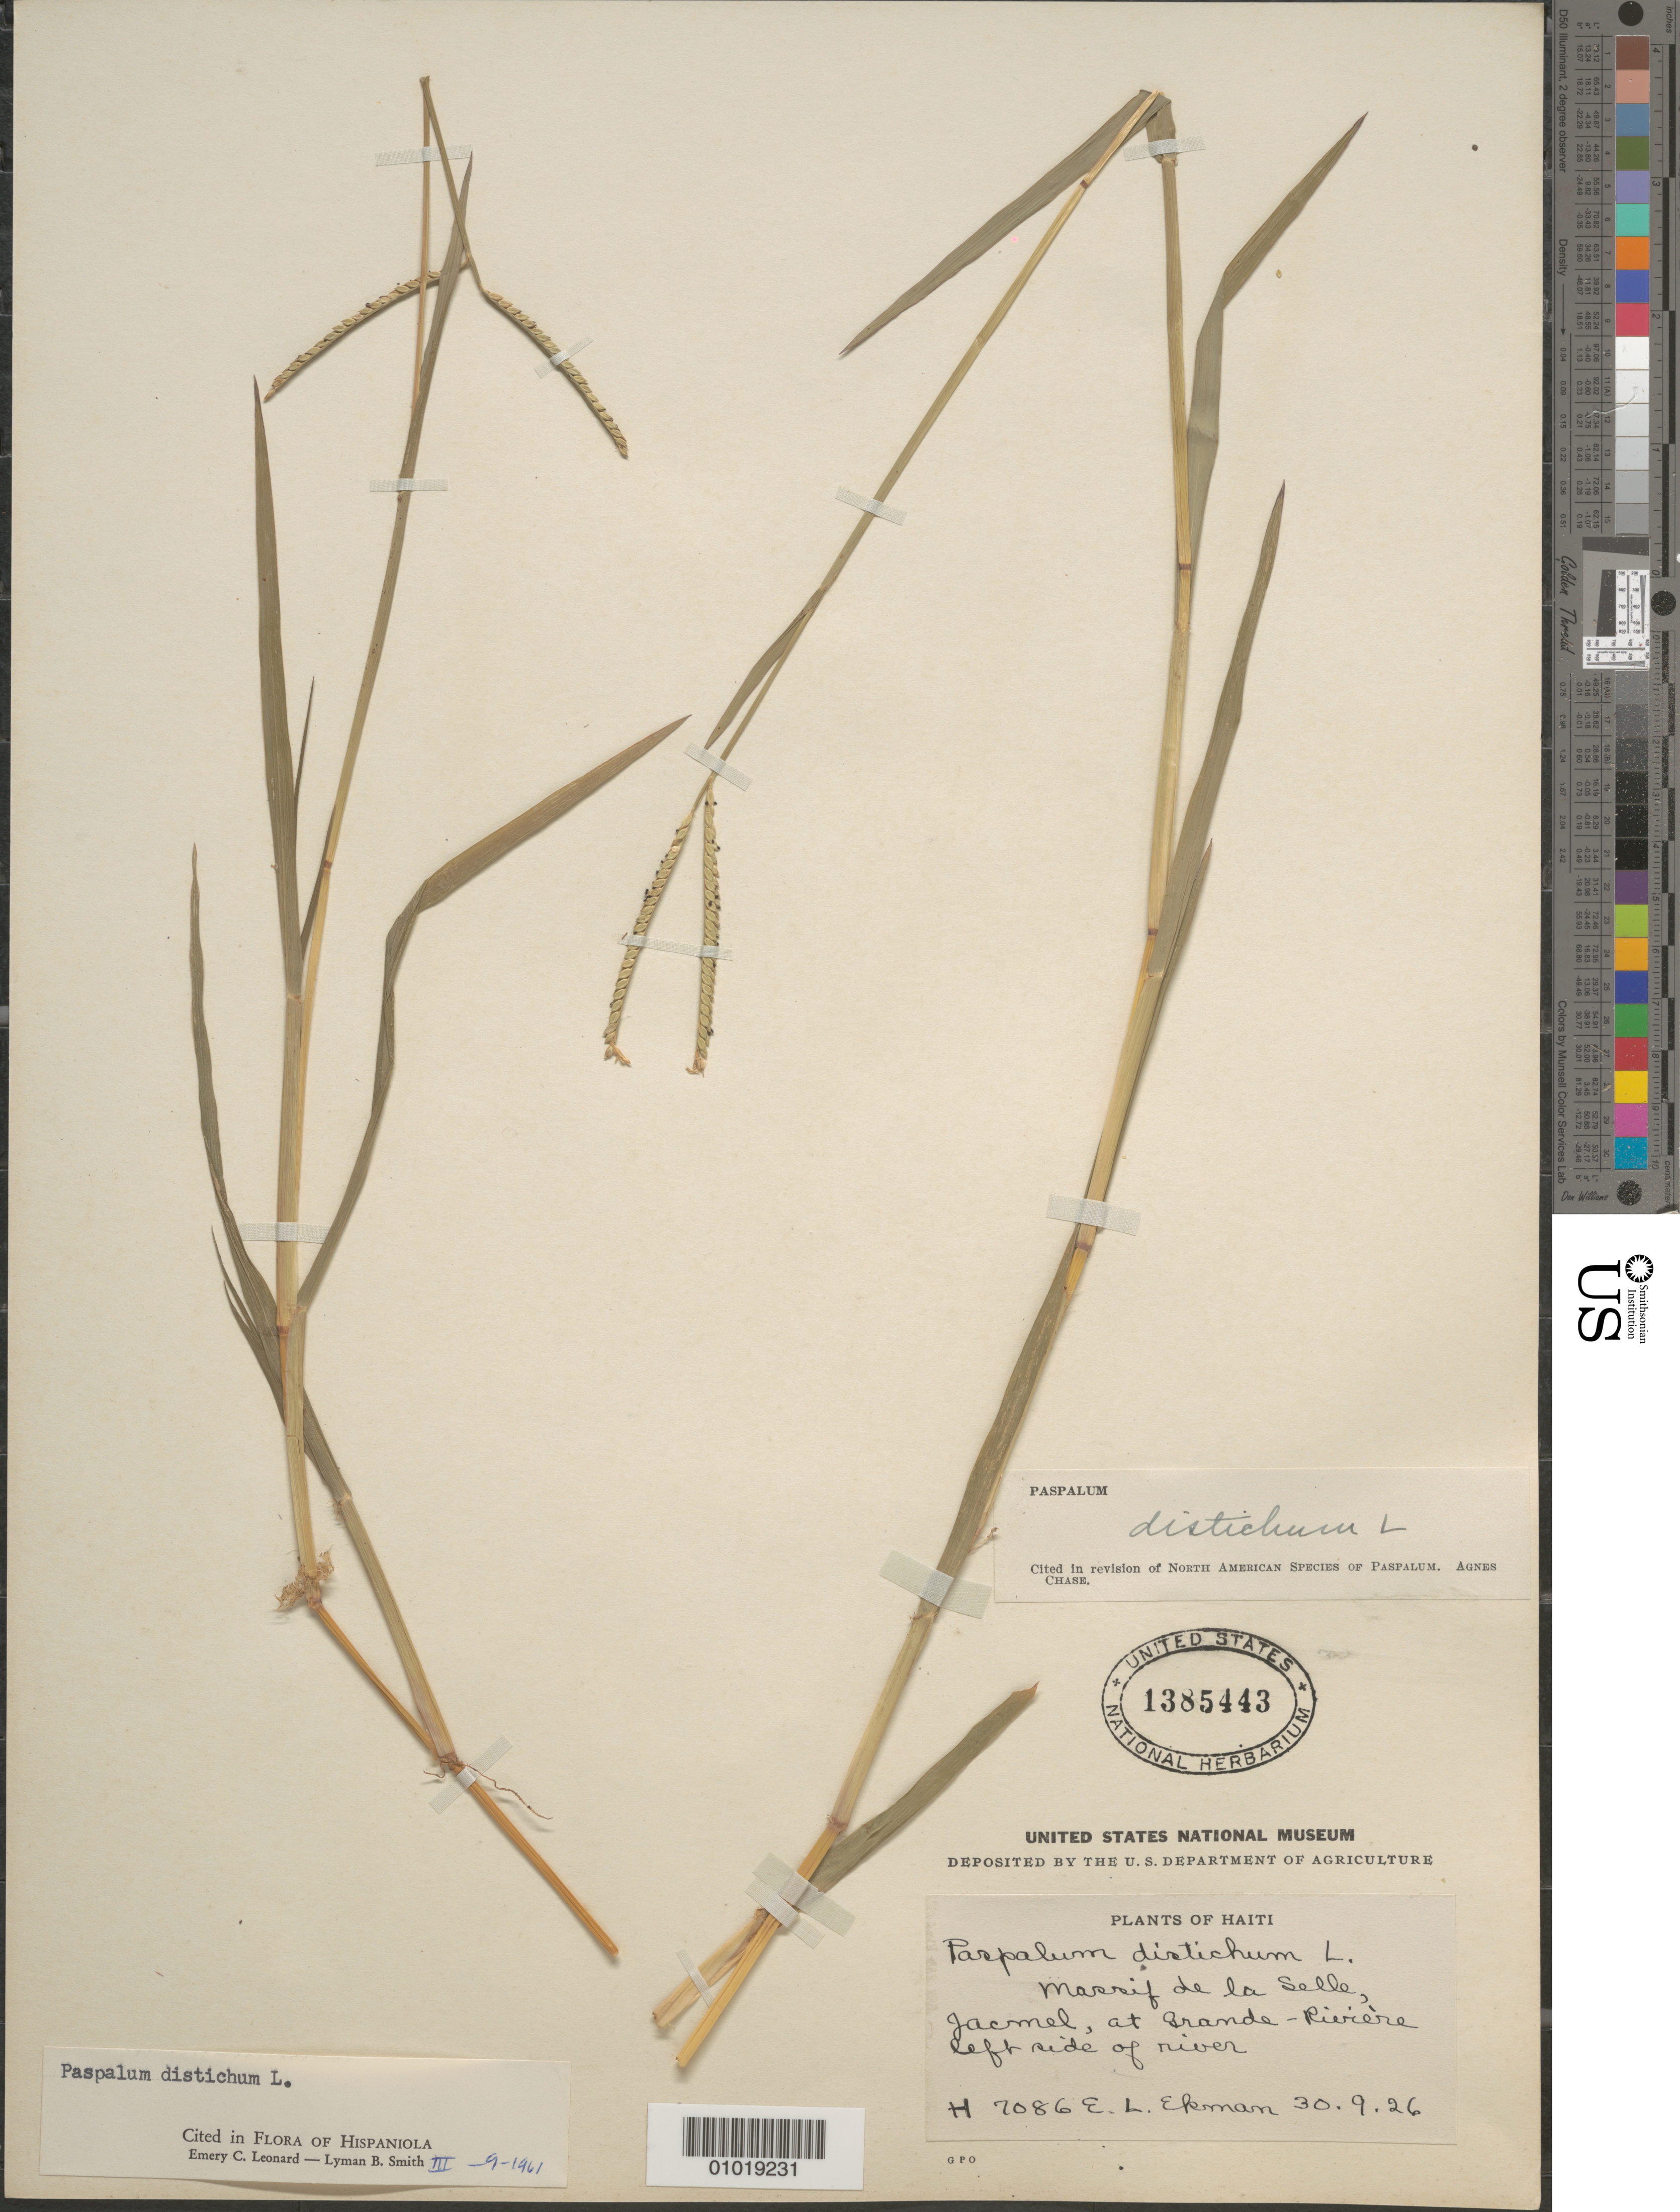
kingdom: Plantae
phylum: Tracheophyta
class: Liliopsida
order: Poales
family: Poaceae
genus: Paspalum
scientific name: Paspalum distichum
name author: L.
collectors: E. L. Ekman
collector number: H 7086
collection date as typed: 30 Sep 1926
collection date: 1926-09-30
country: Haiti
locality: Massif de la Selle, Jacmel, at Grande-Rivere, L side of river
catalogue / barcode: US 1385443